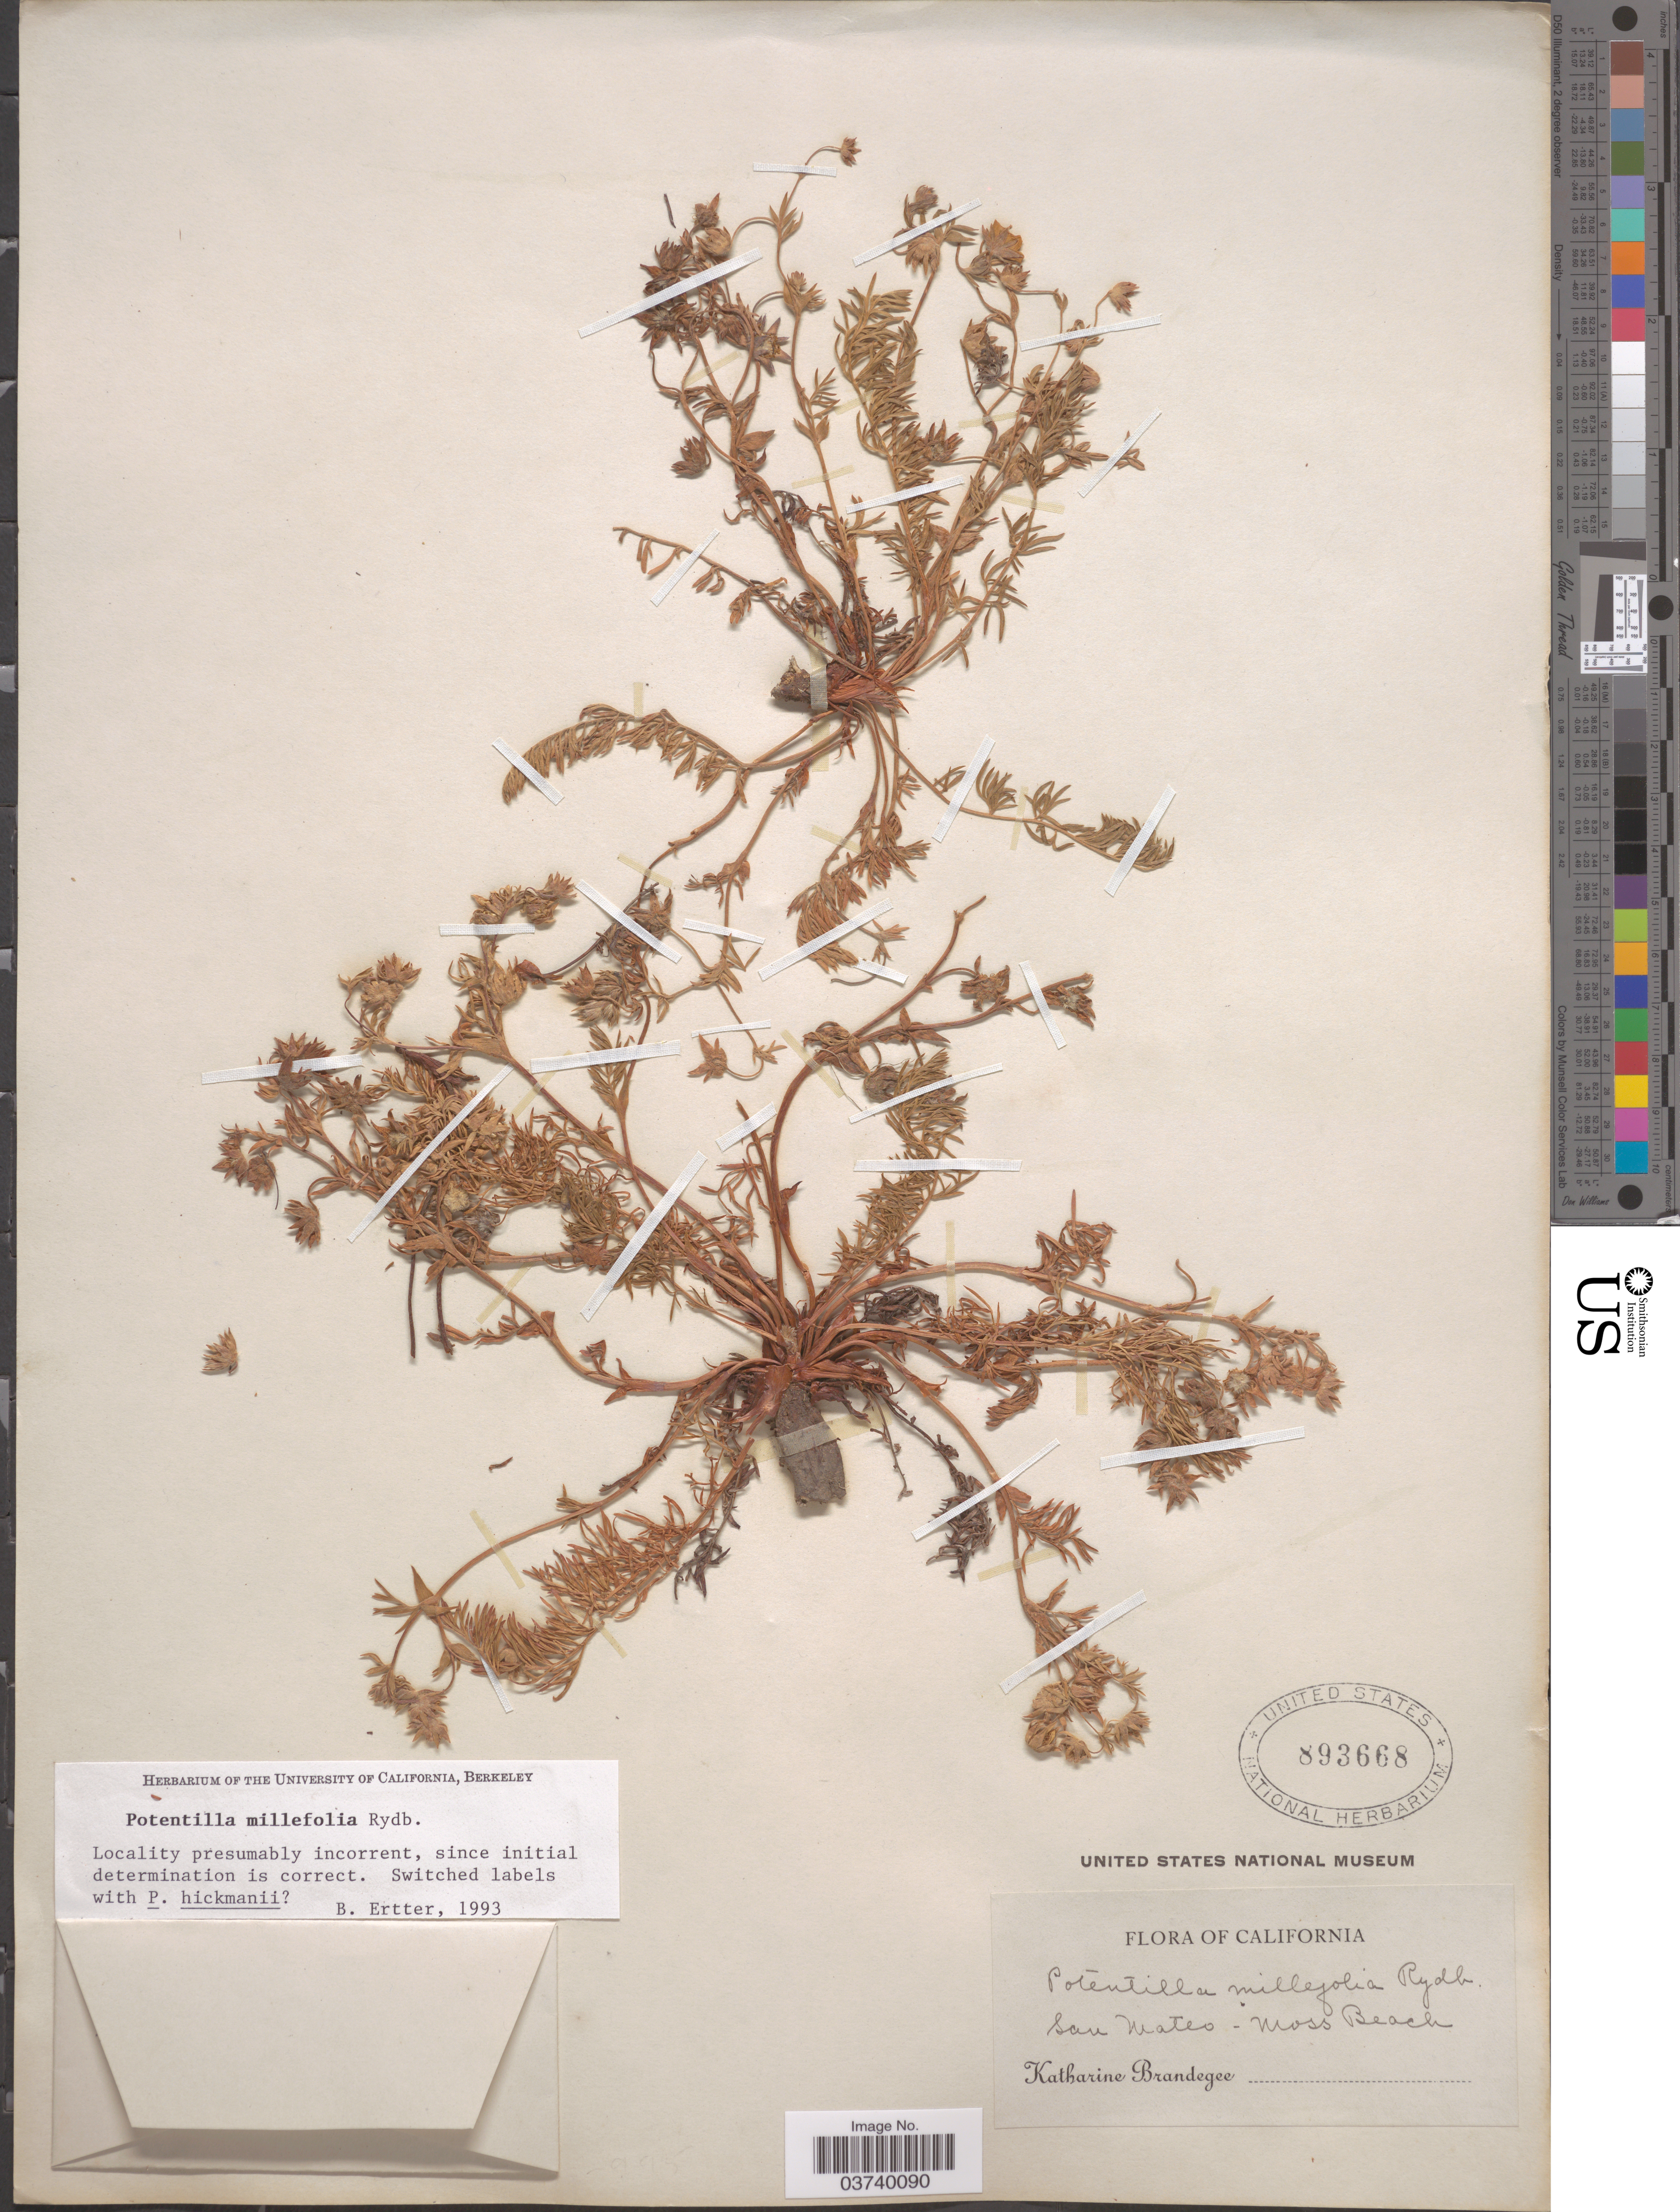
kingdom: Plantae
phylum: Tracheophyta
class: Magnoliopsida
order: Rosales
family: Rosaceae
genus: Potentilla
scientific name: Potentilla millefolia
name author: Rydb.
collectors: M. K. Brandegee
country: United States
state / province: California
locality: San Mateo- Moss Beach.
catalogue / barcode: US 893668